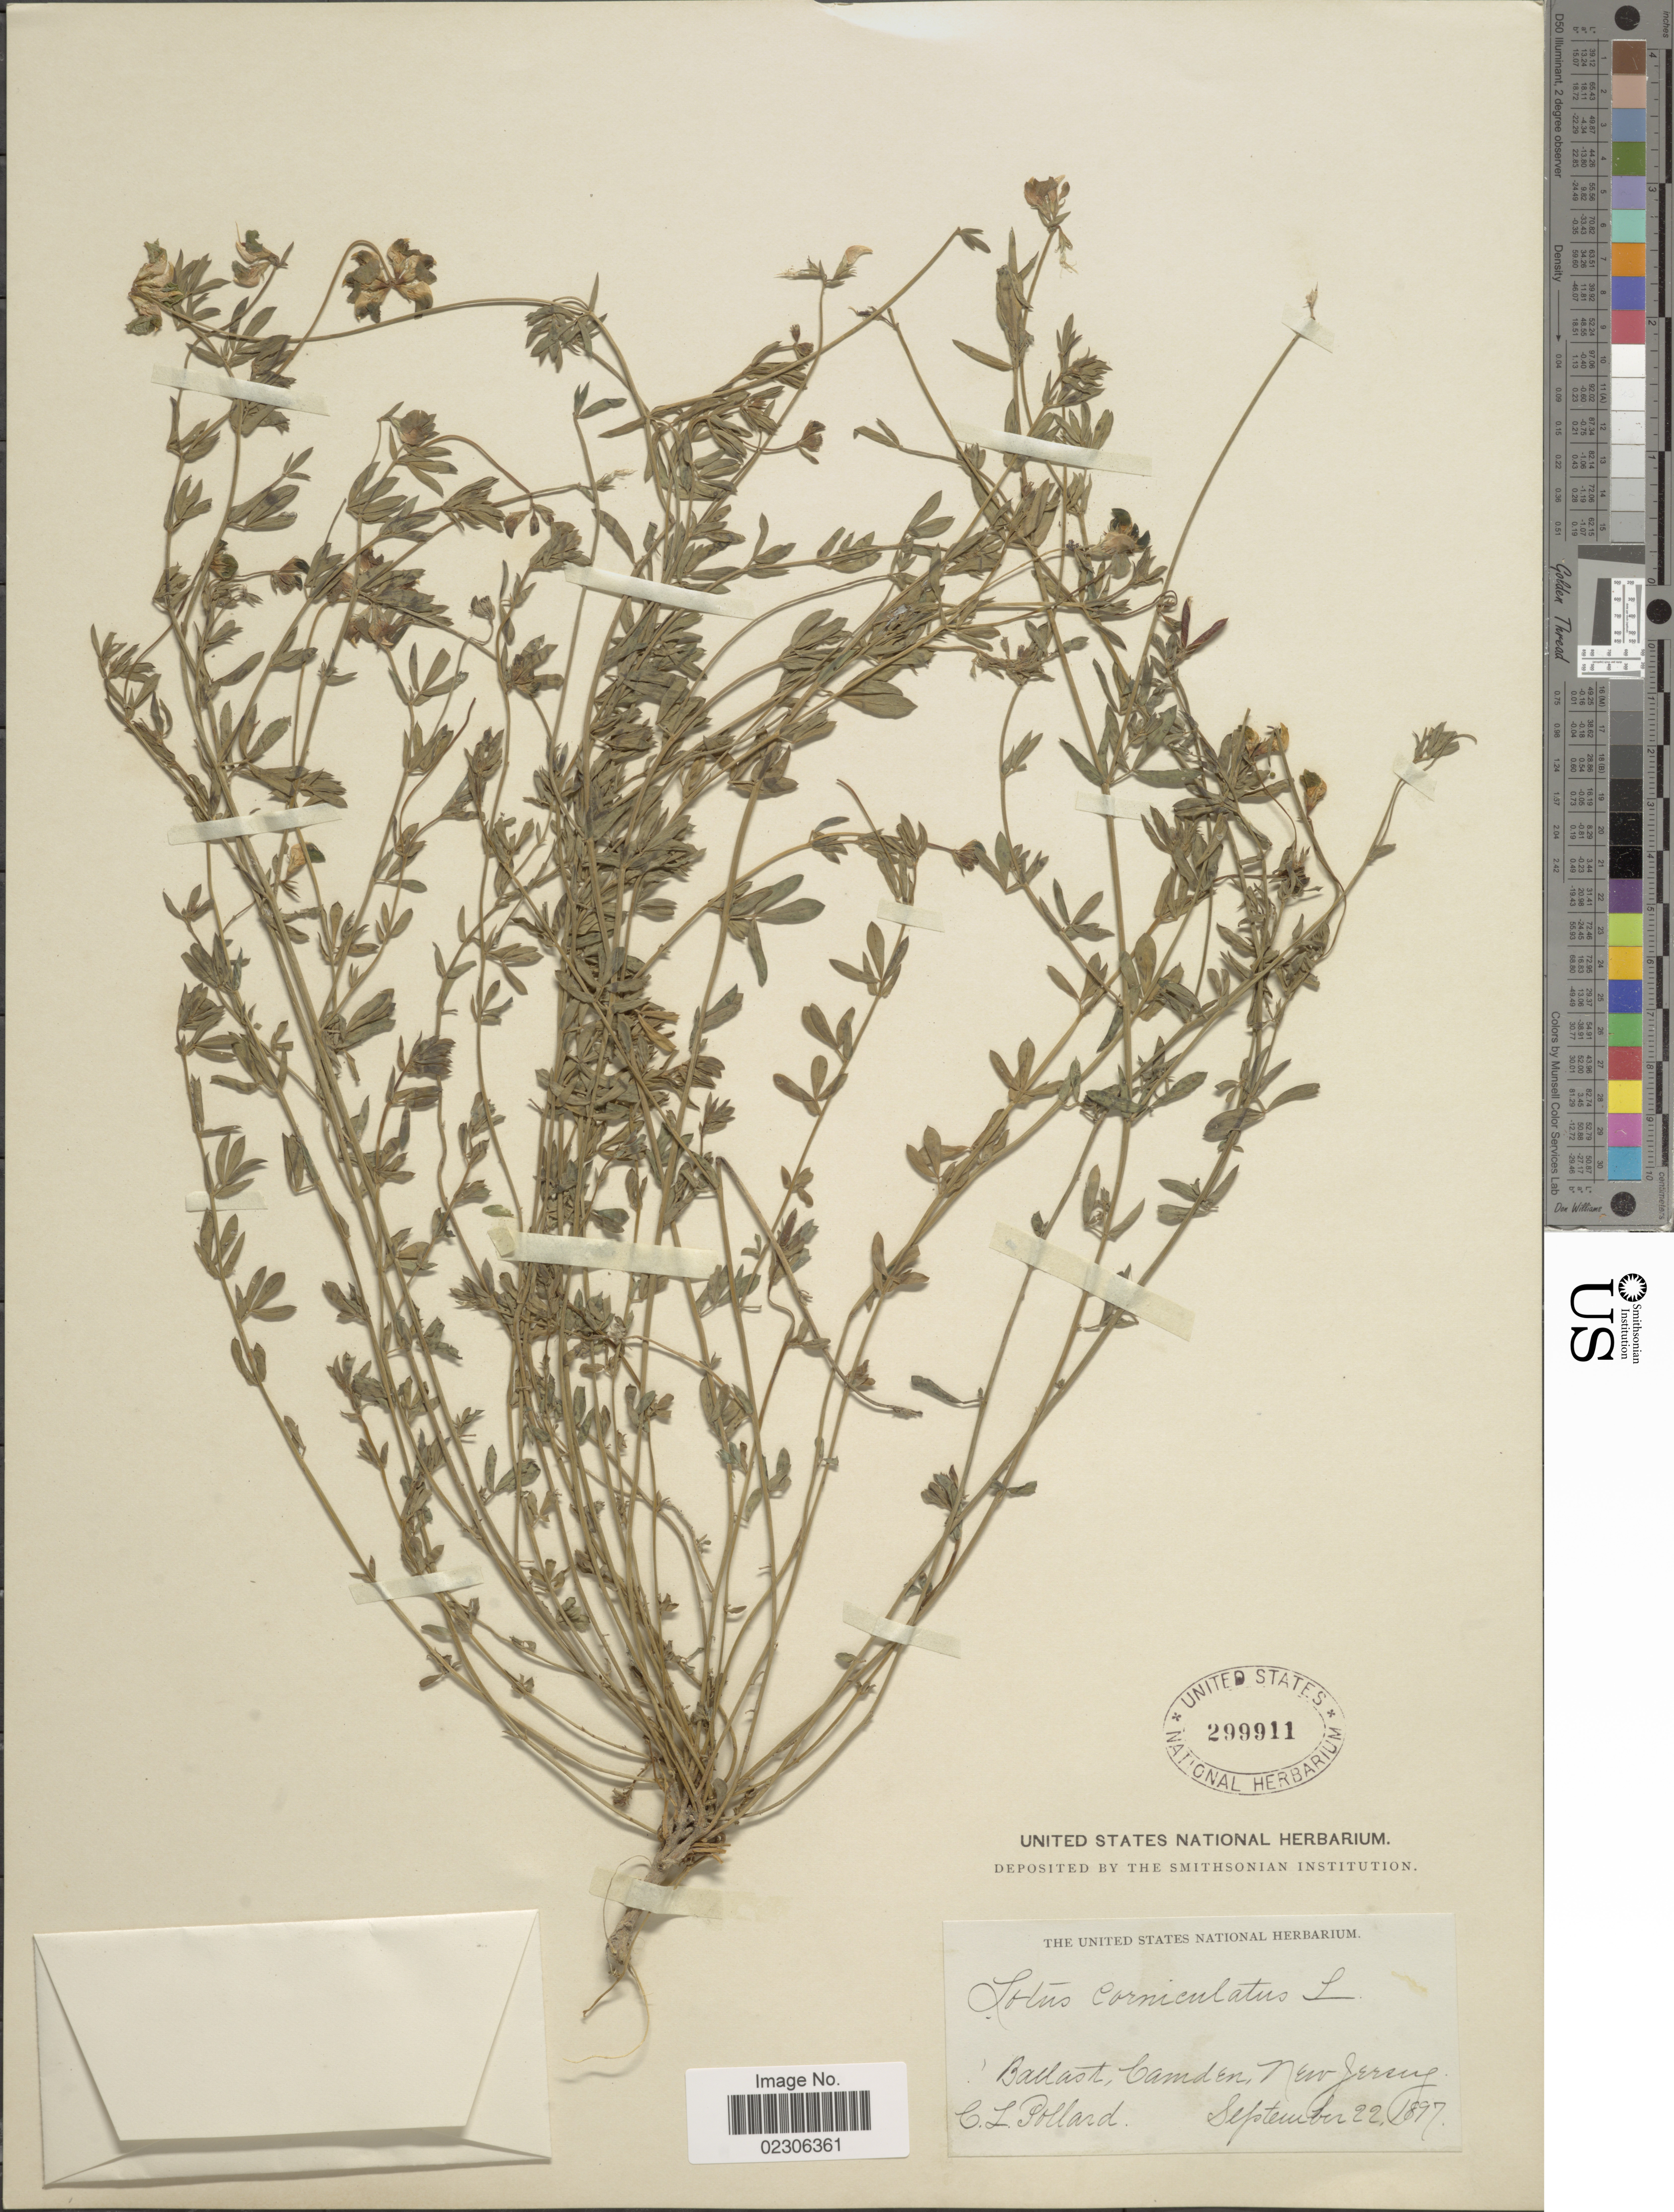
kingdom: Plantae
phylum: Tracheophyta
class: Magnoliopsida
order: Fabales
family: Fabaceae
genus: Lotus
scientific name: Lotus corniculatus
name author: L.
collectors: C. L. Pollard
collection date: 1897-09-22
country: United States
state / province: New Jersey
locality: Ballast, Camden, New Jersey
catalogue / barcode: US 299911